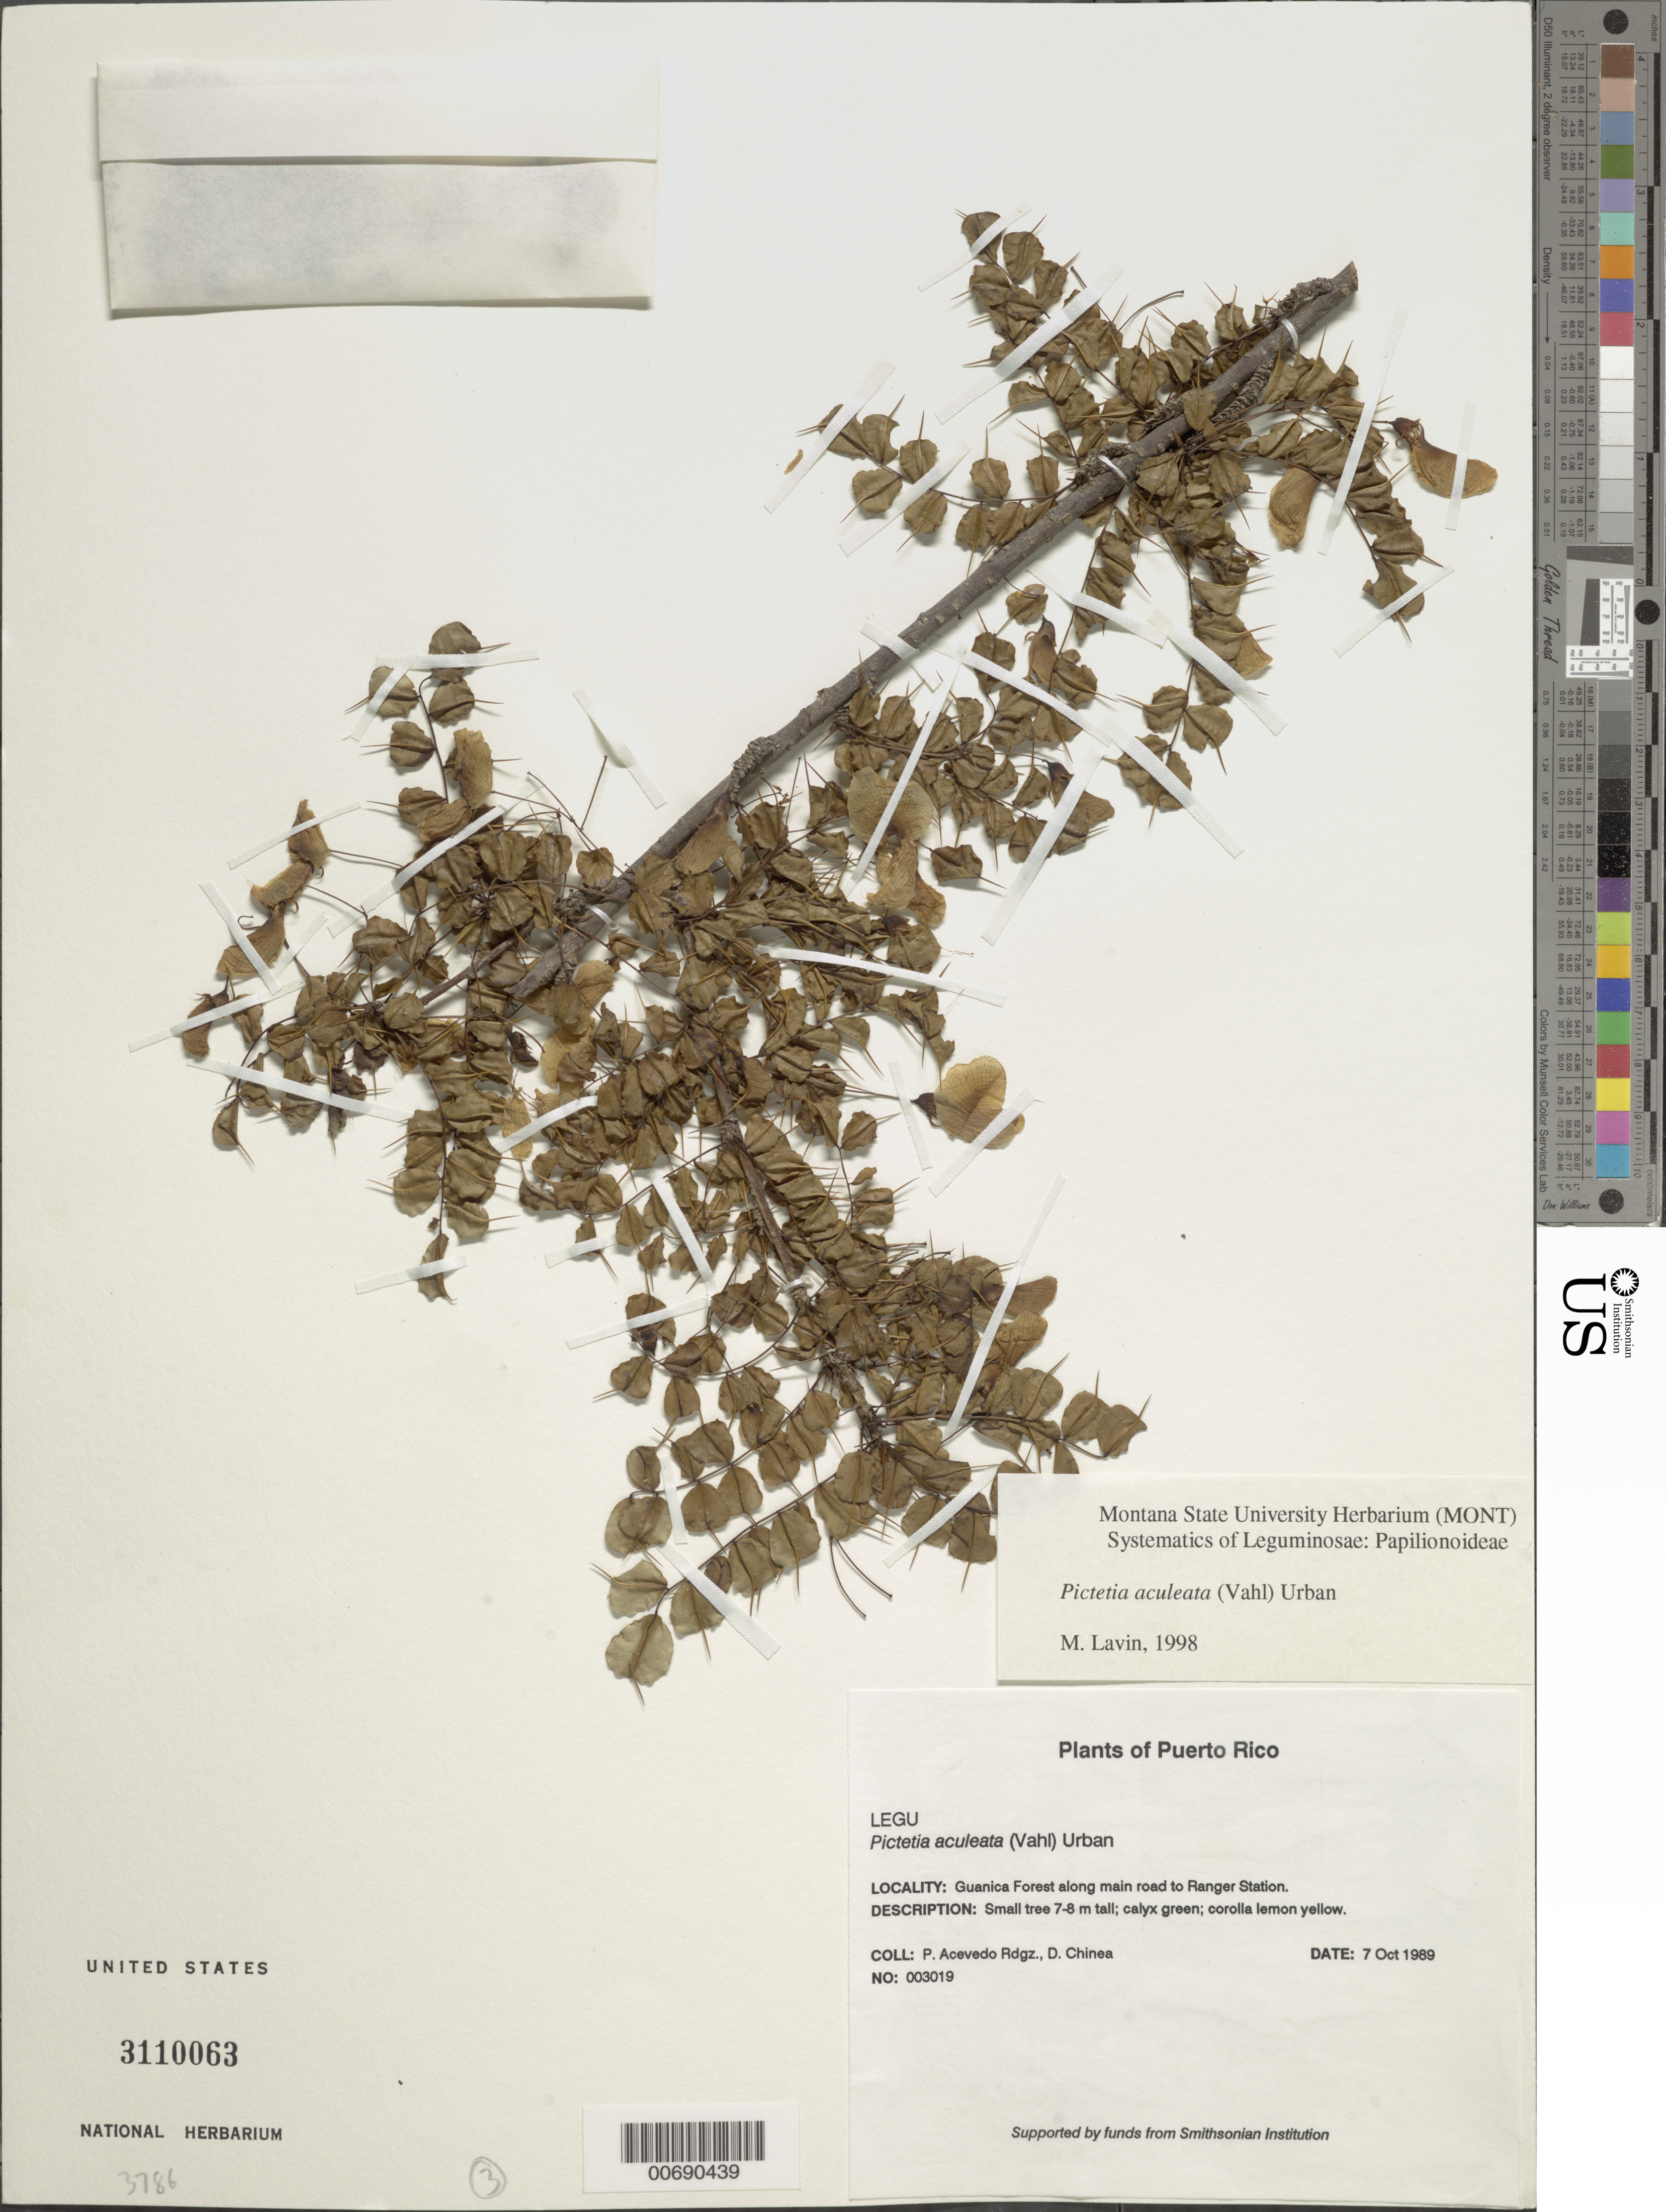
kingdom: Plantae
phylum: Tracheophyta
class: Magnoliopsida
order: Fabales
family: Fabaceae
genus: Pictetia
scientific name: Pictetia aculeata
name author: (Vahl) Urb.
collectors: P. Acevedo-Rodr. & D. Chinea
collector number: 3019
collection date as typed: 07 Oct 1989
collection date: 1989-10-07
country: Puerto Rico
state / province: Guánica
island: Puerto Rico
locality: Guánica; Guánica Forest along main road to Ranger Station.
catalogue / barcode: US 3110063